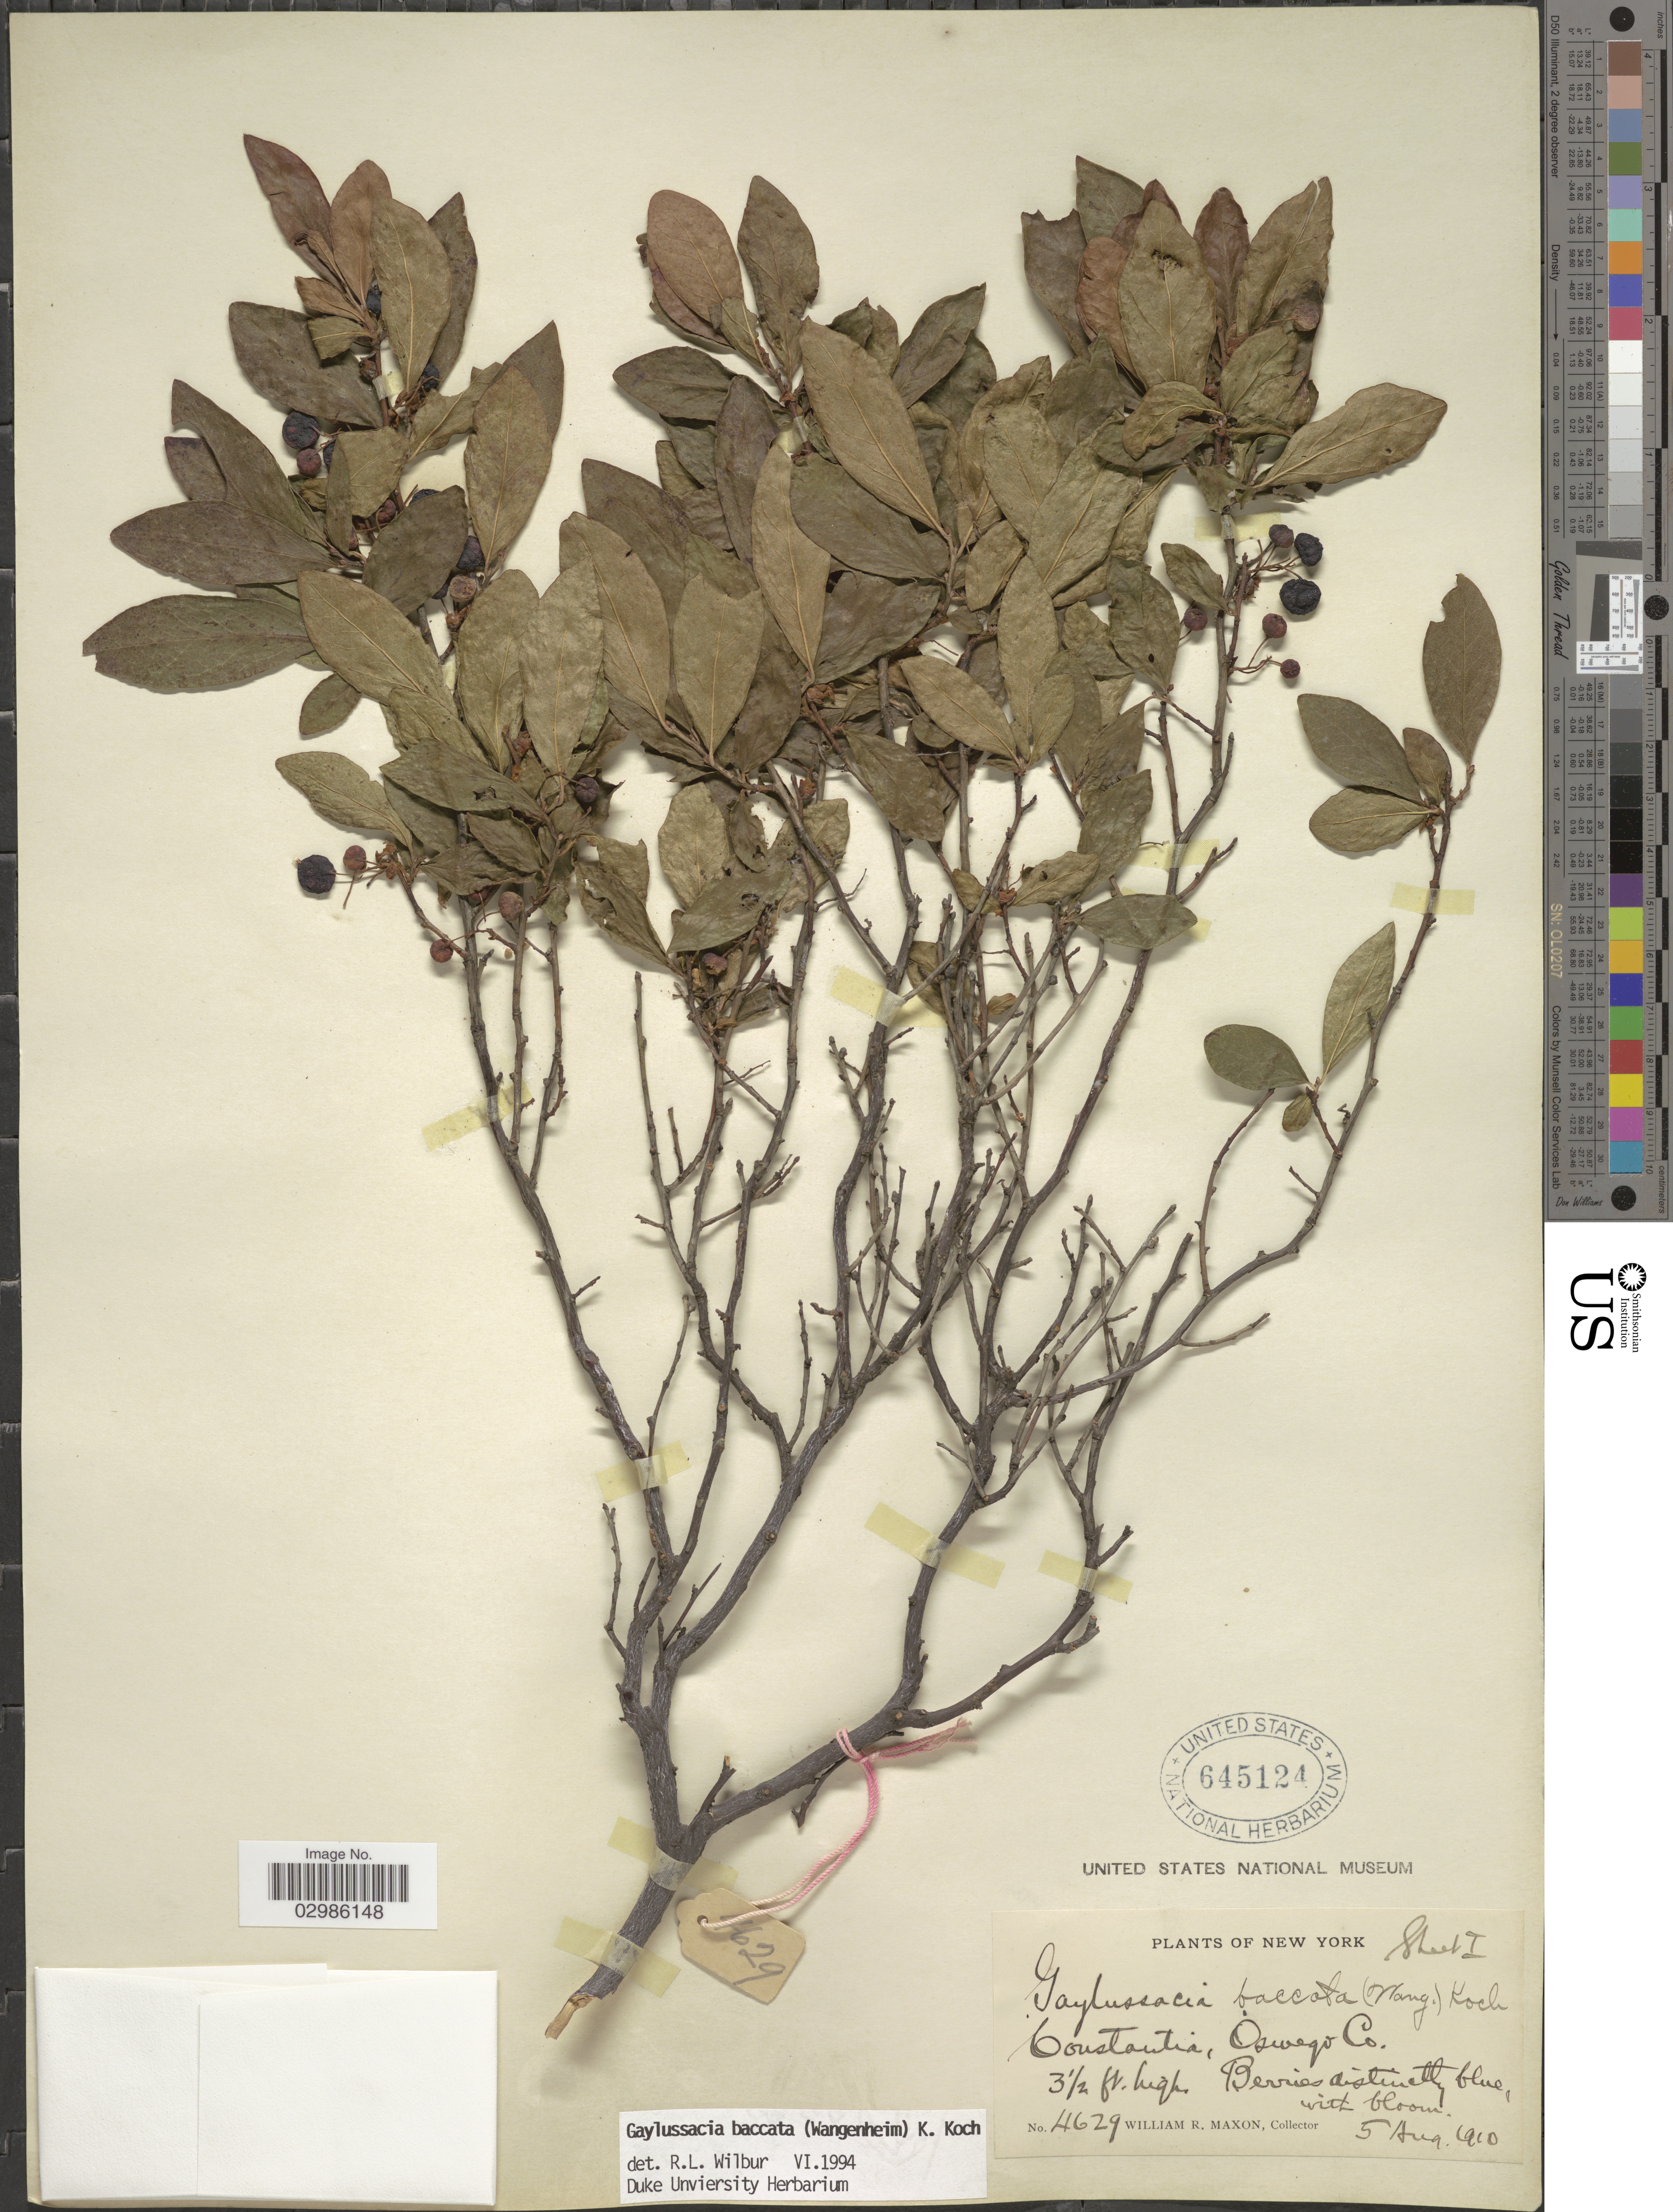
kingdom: Plantae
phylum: Tracheophyta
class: Magnoliopsida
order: Ericales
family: Ericaceae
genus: Gaylussacia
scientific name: Gaylussacia baccata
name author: (Wangenh.) K. Koch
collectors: W. R. Maxon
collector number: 4629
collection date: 1910-08-05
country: United States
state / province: New York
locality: Constantia, Oswego Co.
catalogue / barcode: US 645124